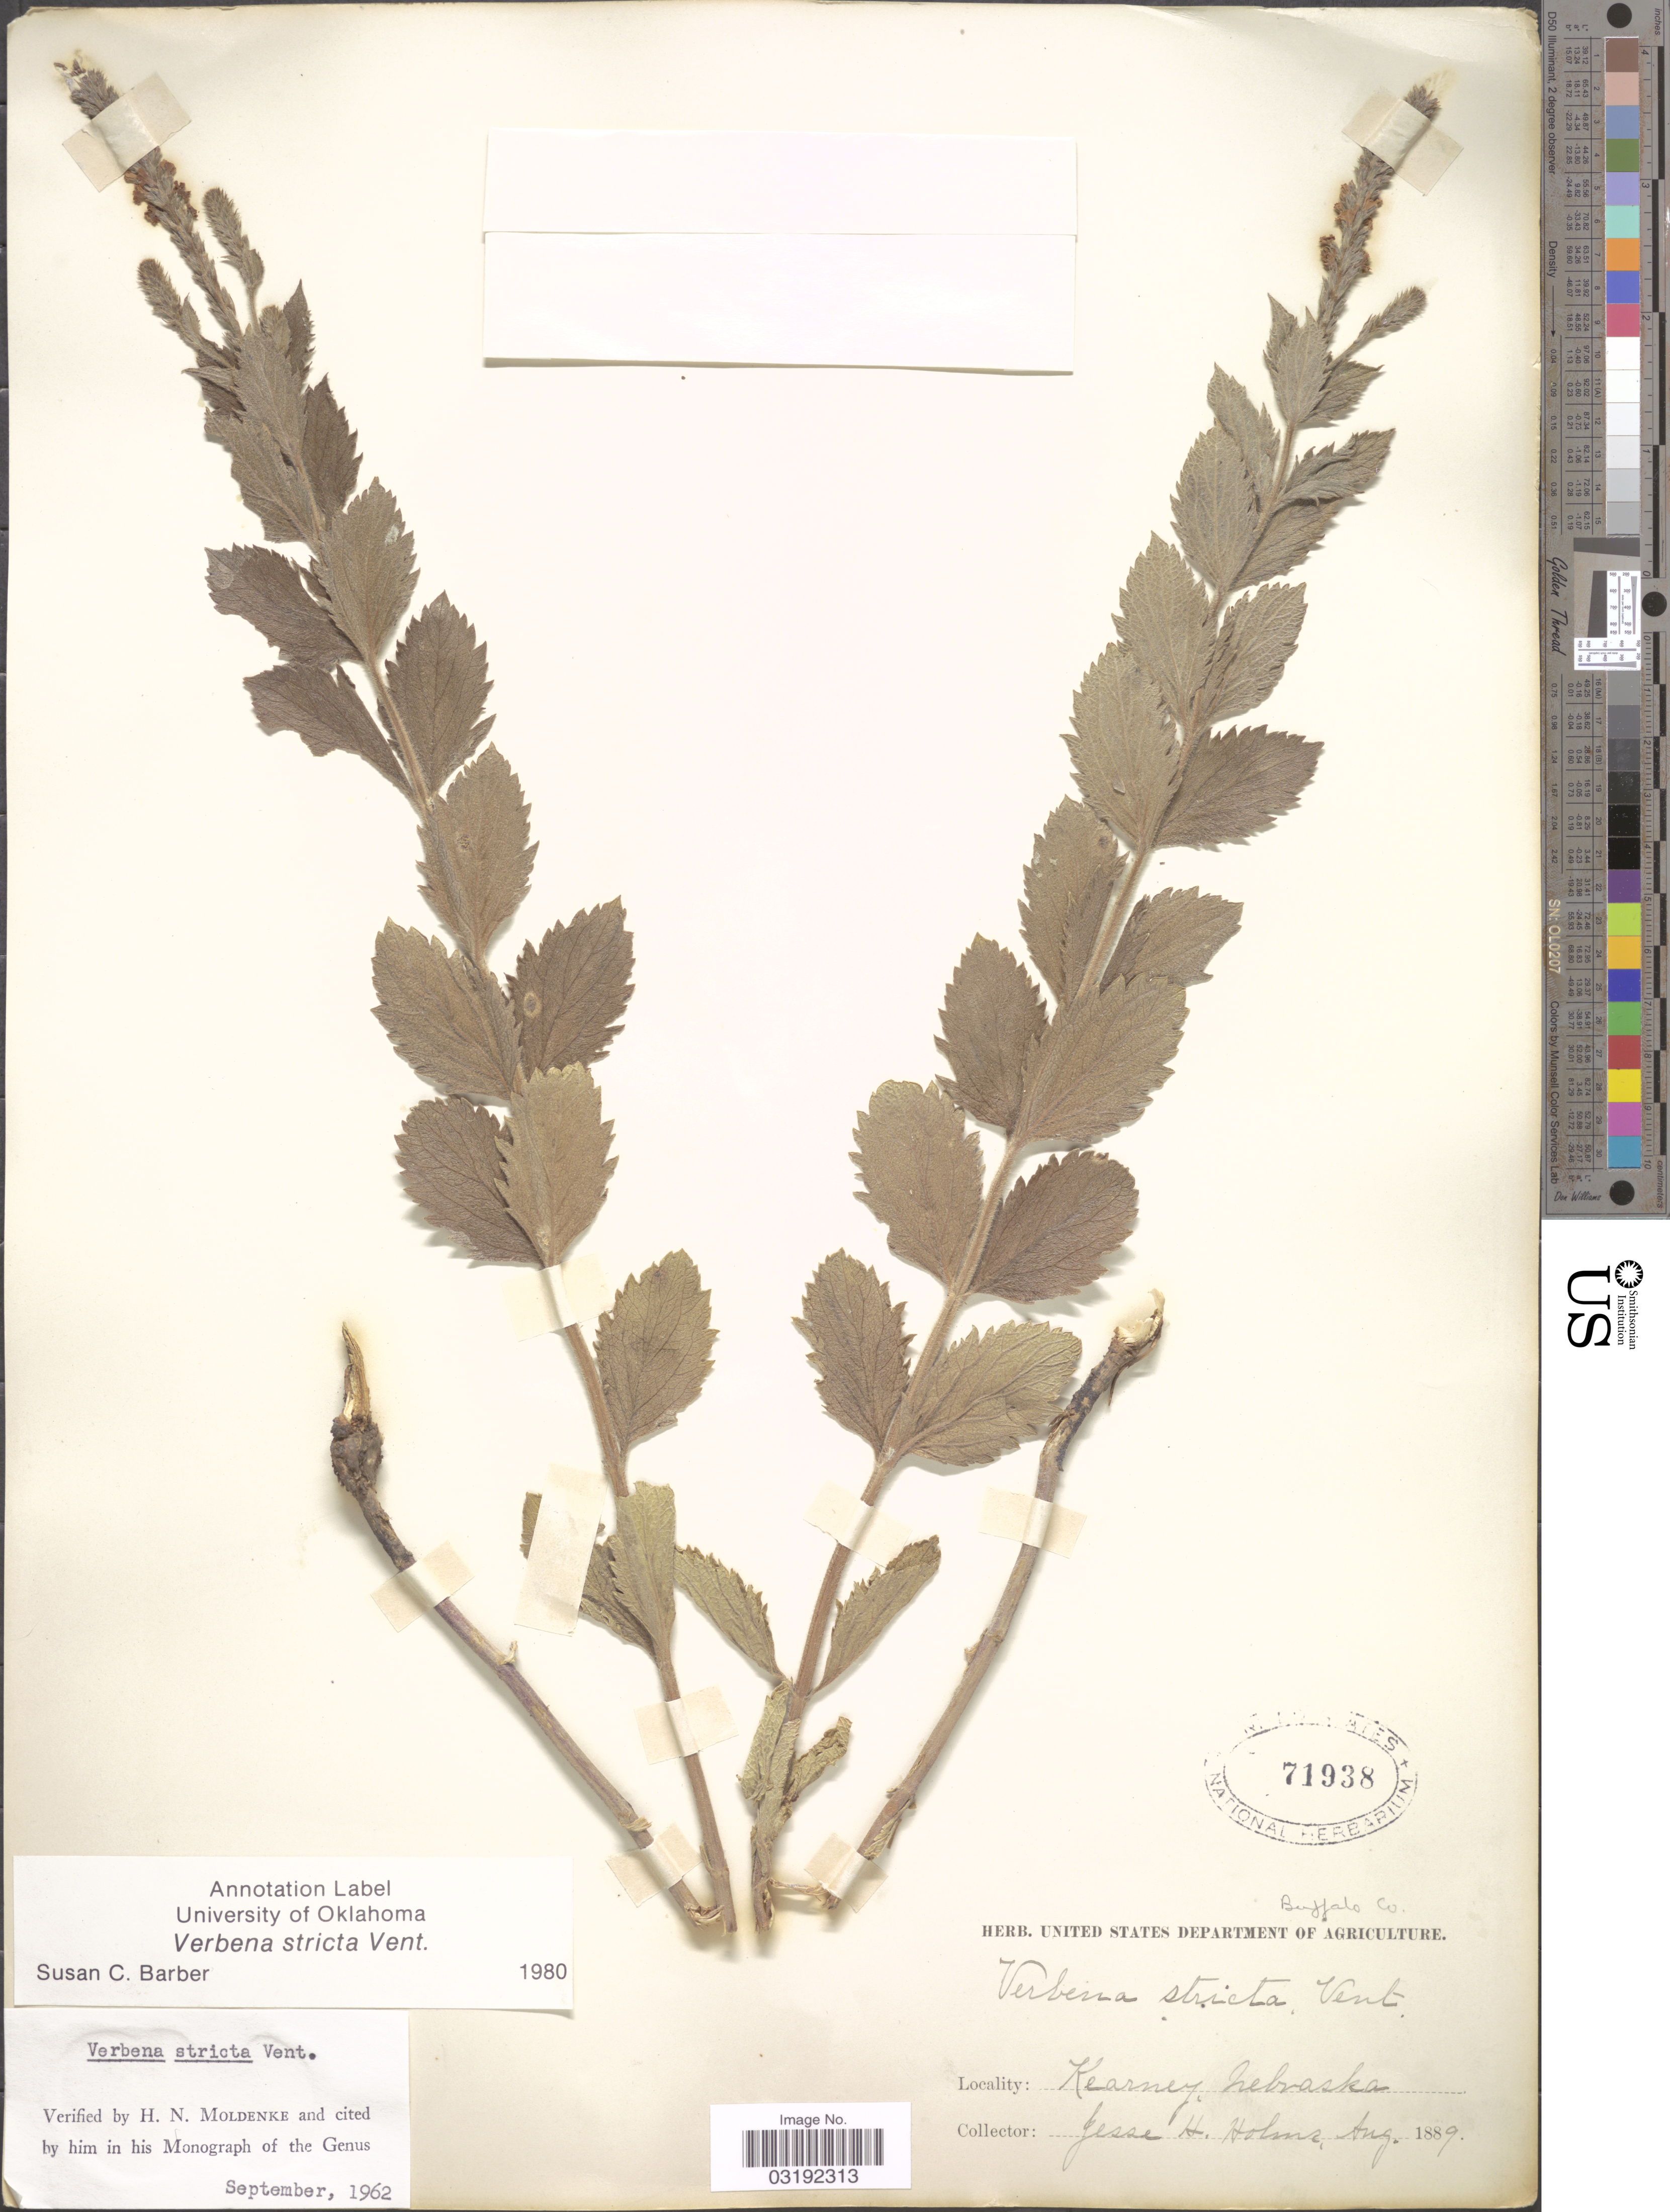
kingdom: Plantae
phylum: Tracheophyta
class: Magnoliopsida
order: Lamiales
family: Verbenaceae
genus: Verbena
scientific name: Verbena stricta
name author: Vent.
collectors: J. H. Holms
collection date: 1889-08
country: United States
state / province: Nebraska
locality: Kearney, Buffalo Co.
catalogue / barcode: US 71938